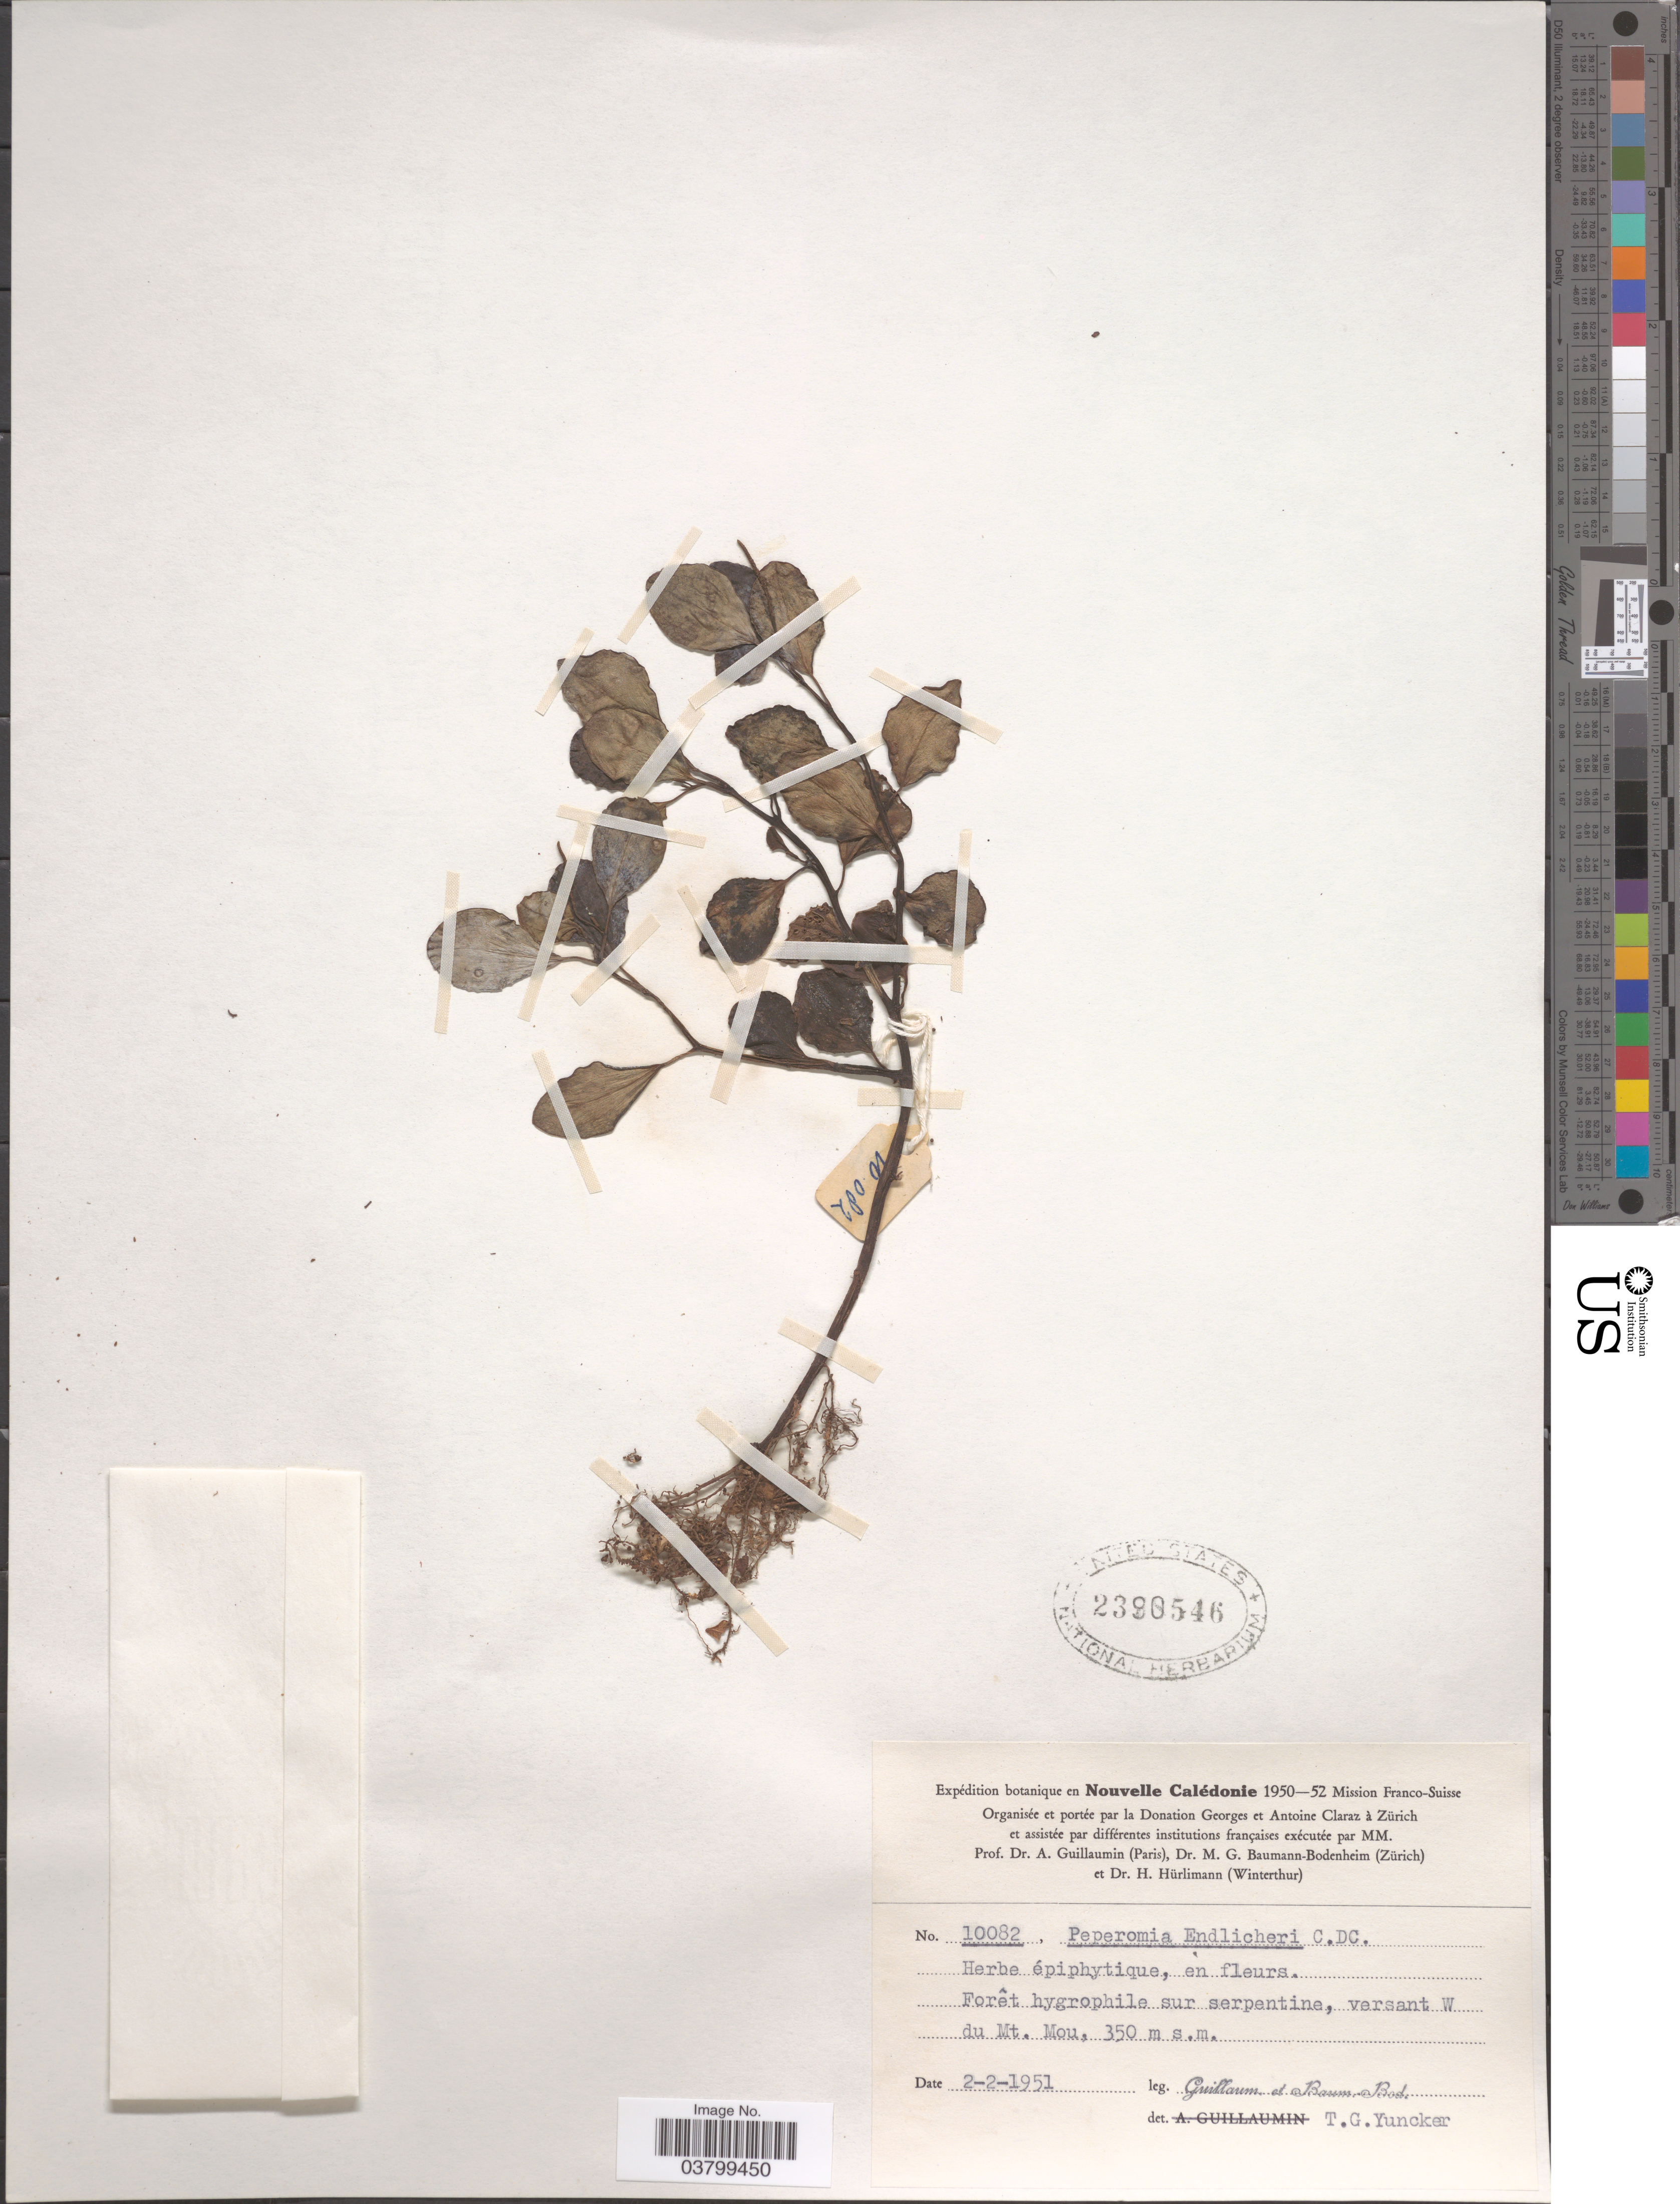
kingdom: Plantae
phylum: Tracheophyta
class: Magnoliopsida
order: Piperales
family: Piperaceae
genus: Peperomia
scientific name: Peperomia endlicheri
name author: Miq.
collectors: A. Guillaumin & M. G. Baumann-Bodenheim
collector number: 10082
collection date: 1951-02-02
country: New Caledonia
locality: Nouvelle Calédonie: Forêt hygrophile sur serpentine, versant W du Mt. Mou.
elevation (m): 350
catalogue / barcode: US 2390546